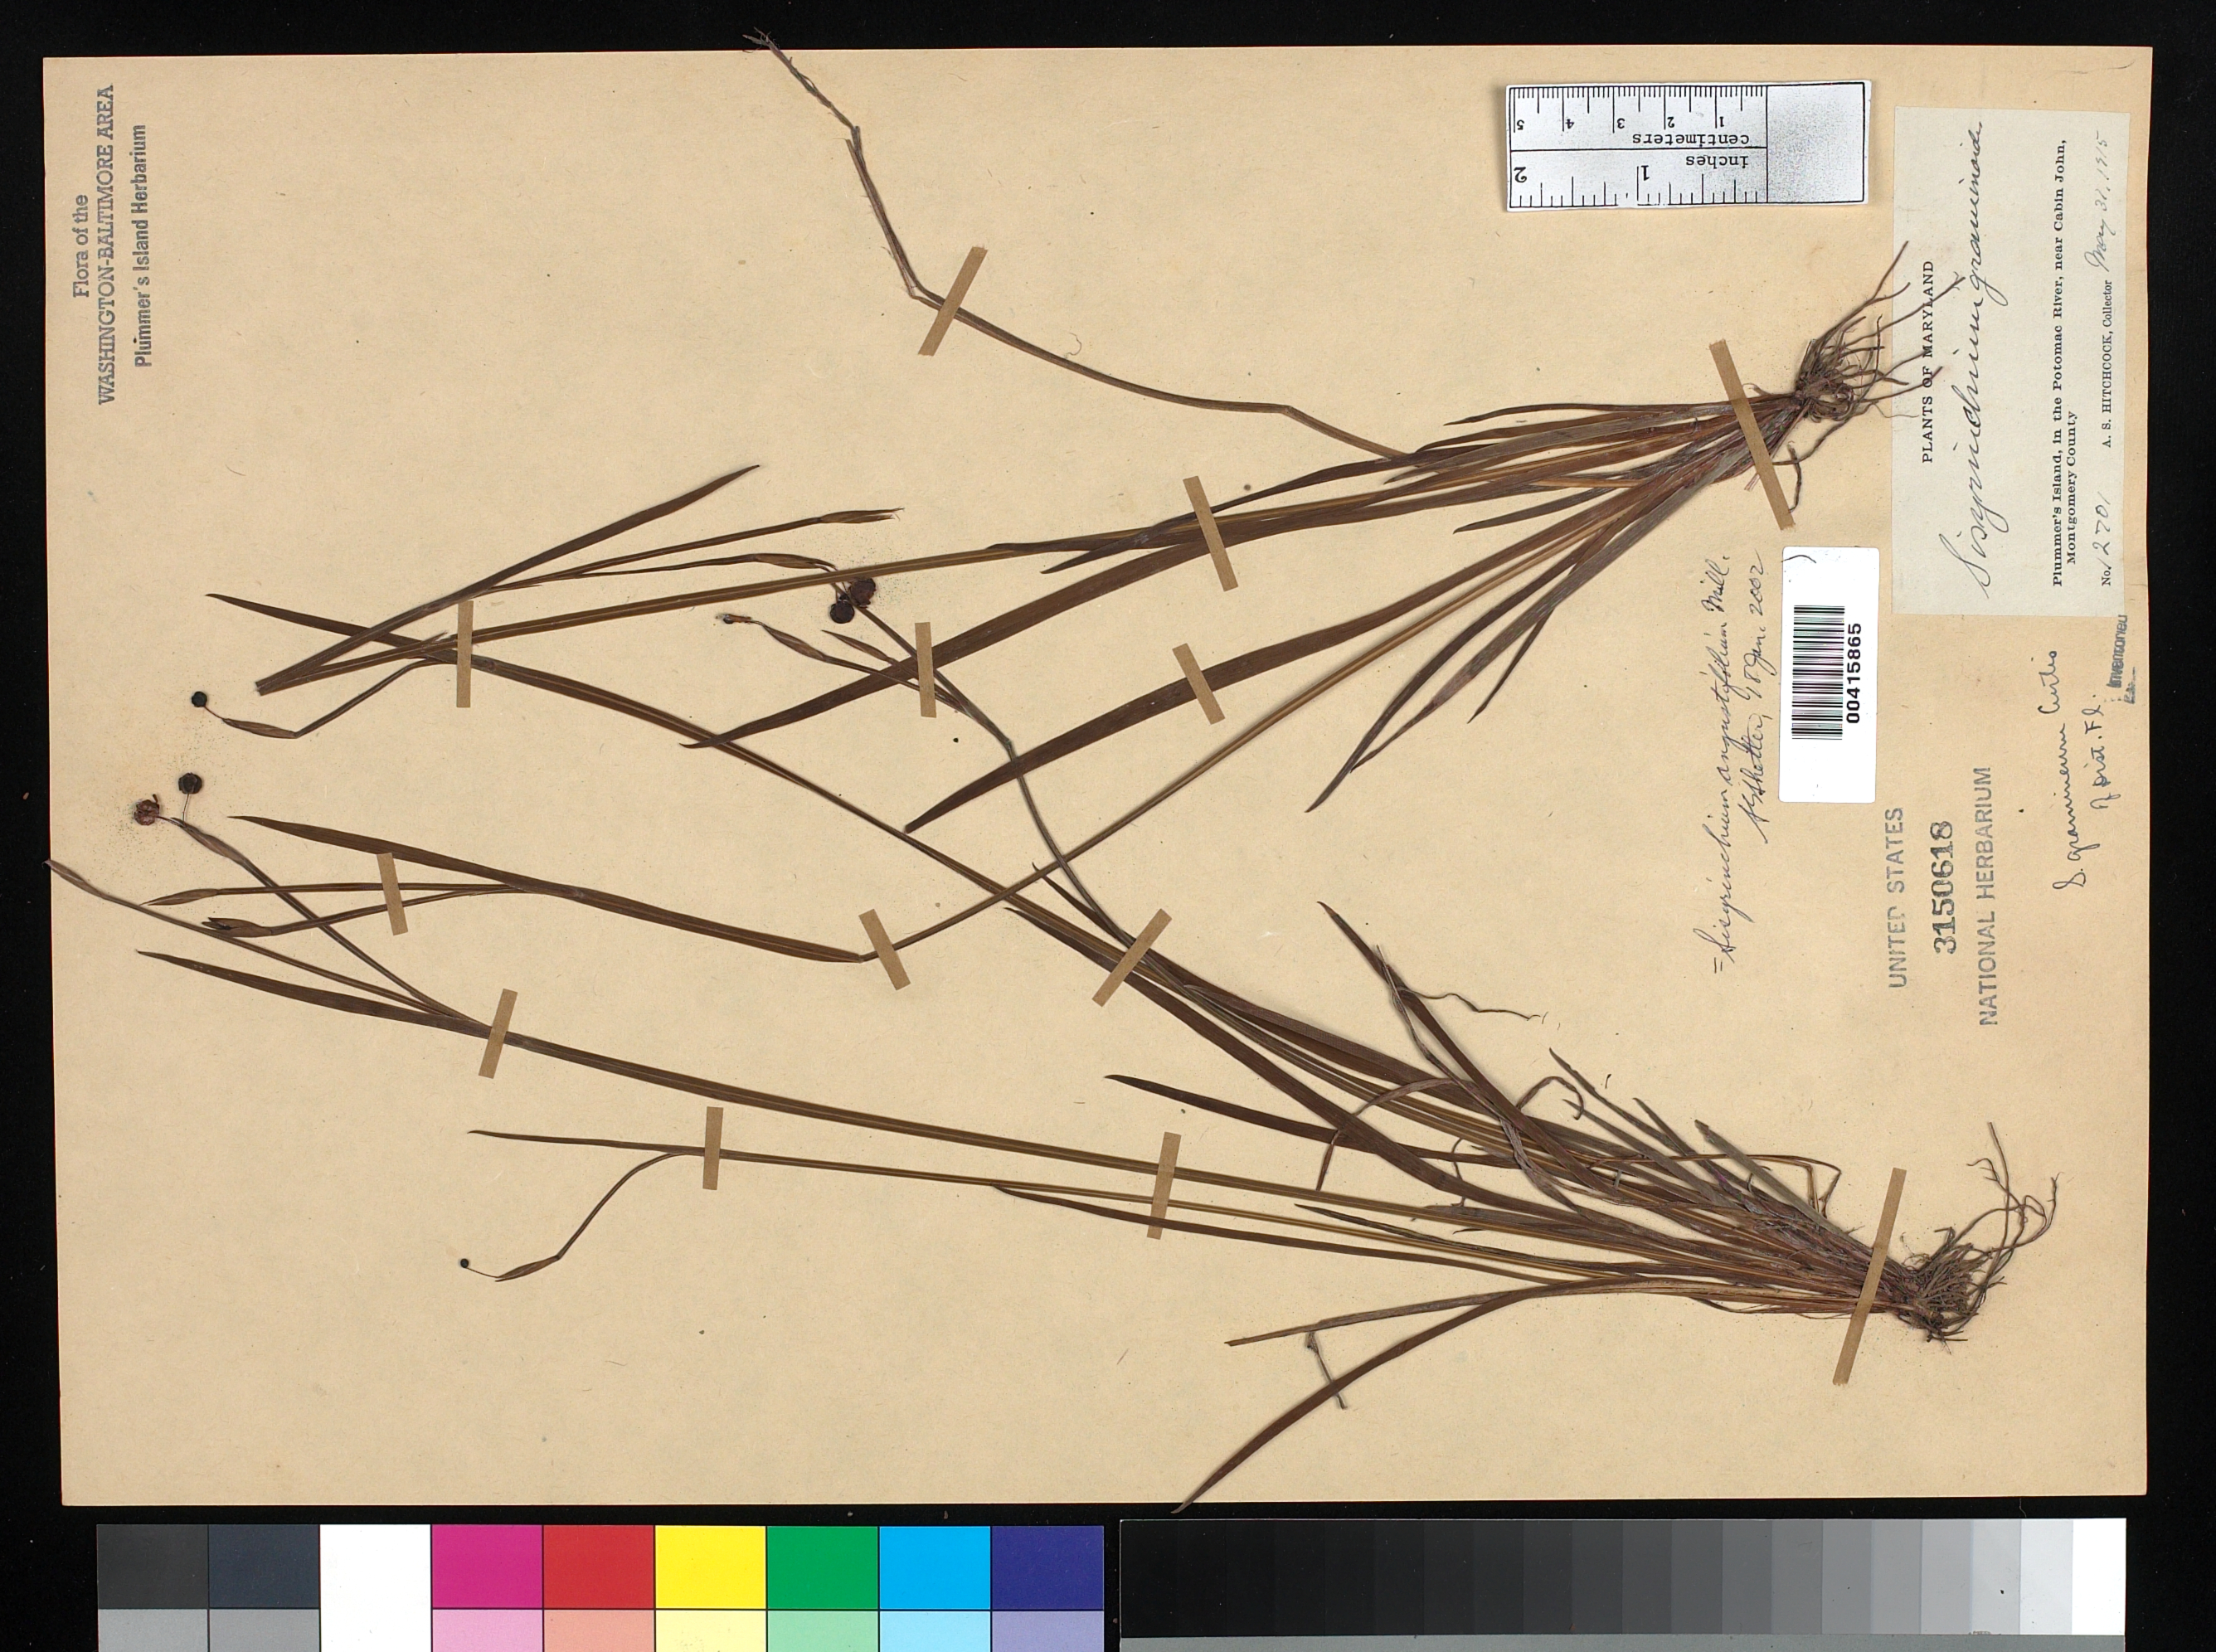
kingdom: Plantae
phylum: Tracheophyta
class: Liliopsida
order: Asparagales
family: Iridaceae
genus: Sisyrinchium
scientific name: Sisyrinchium angustifolium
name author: Mill.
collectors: A. S. Hitchcock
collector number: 12701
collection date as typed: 31 May 1915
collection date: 1915-05-31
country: United States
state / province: Maryland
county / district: Montgomery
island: Plummers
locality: Plummer's Island C. & O. Canal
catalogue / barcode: US 3150618